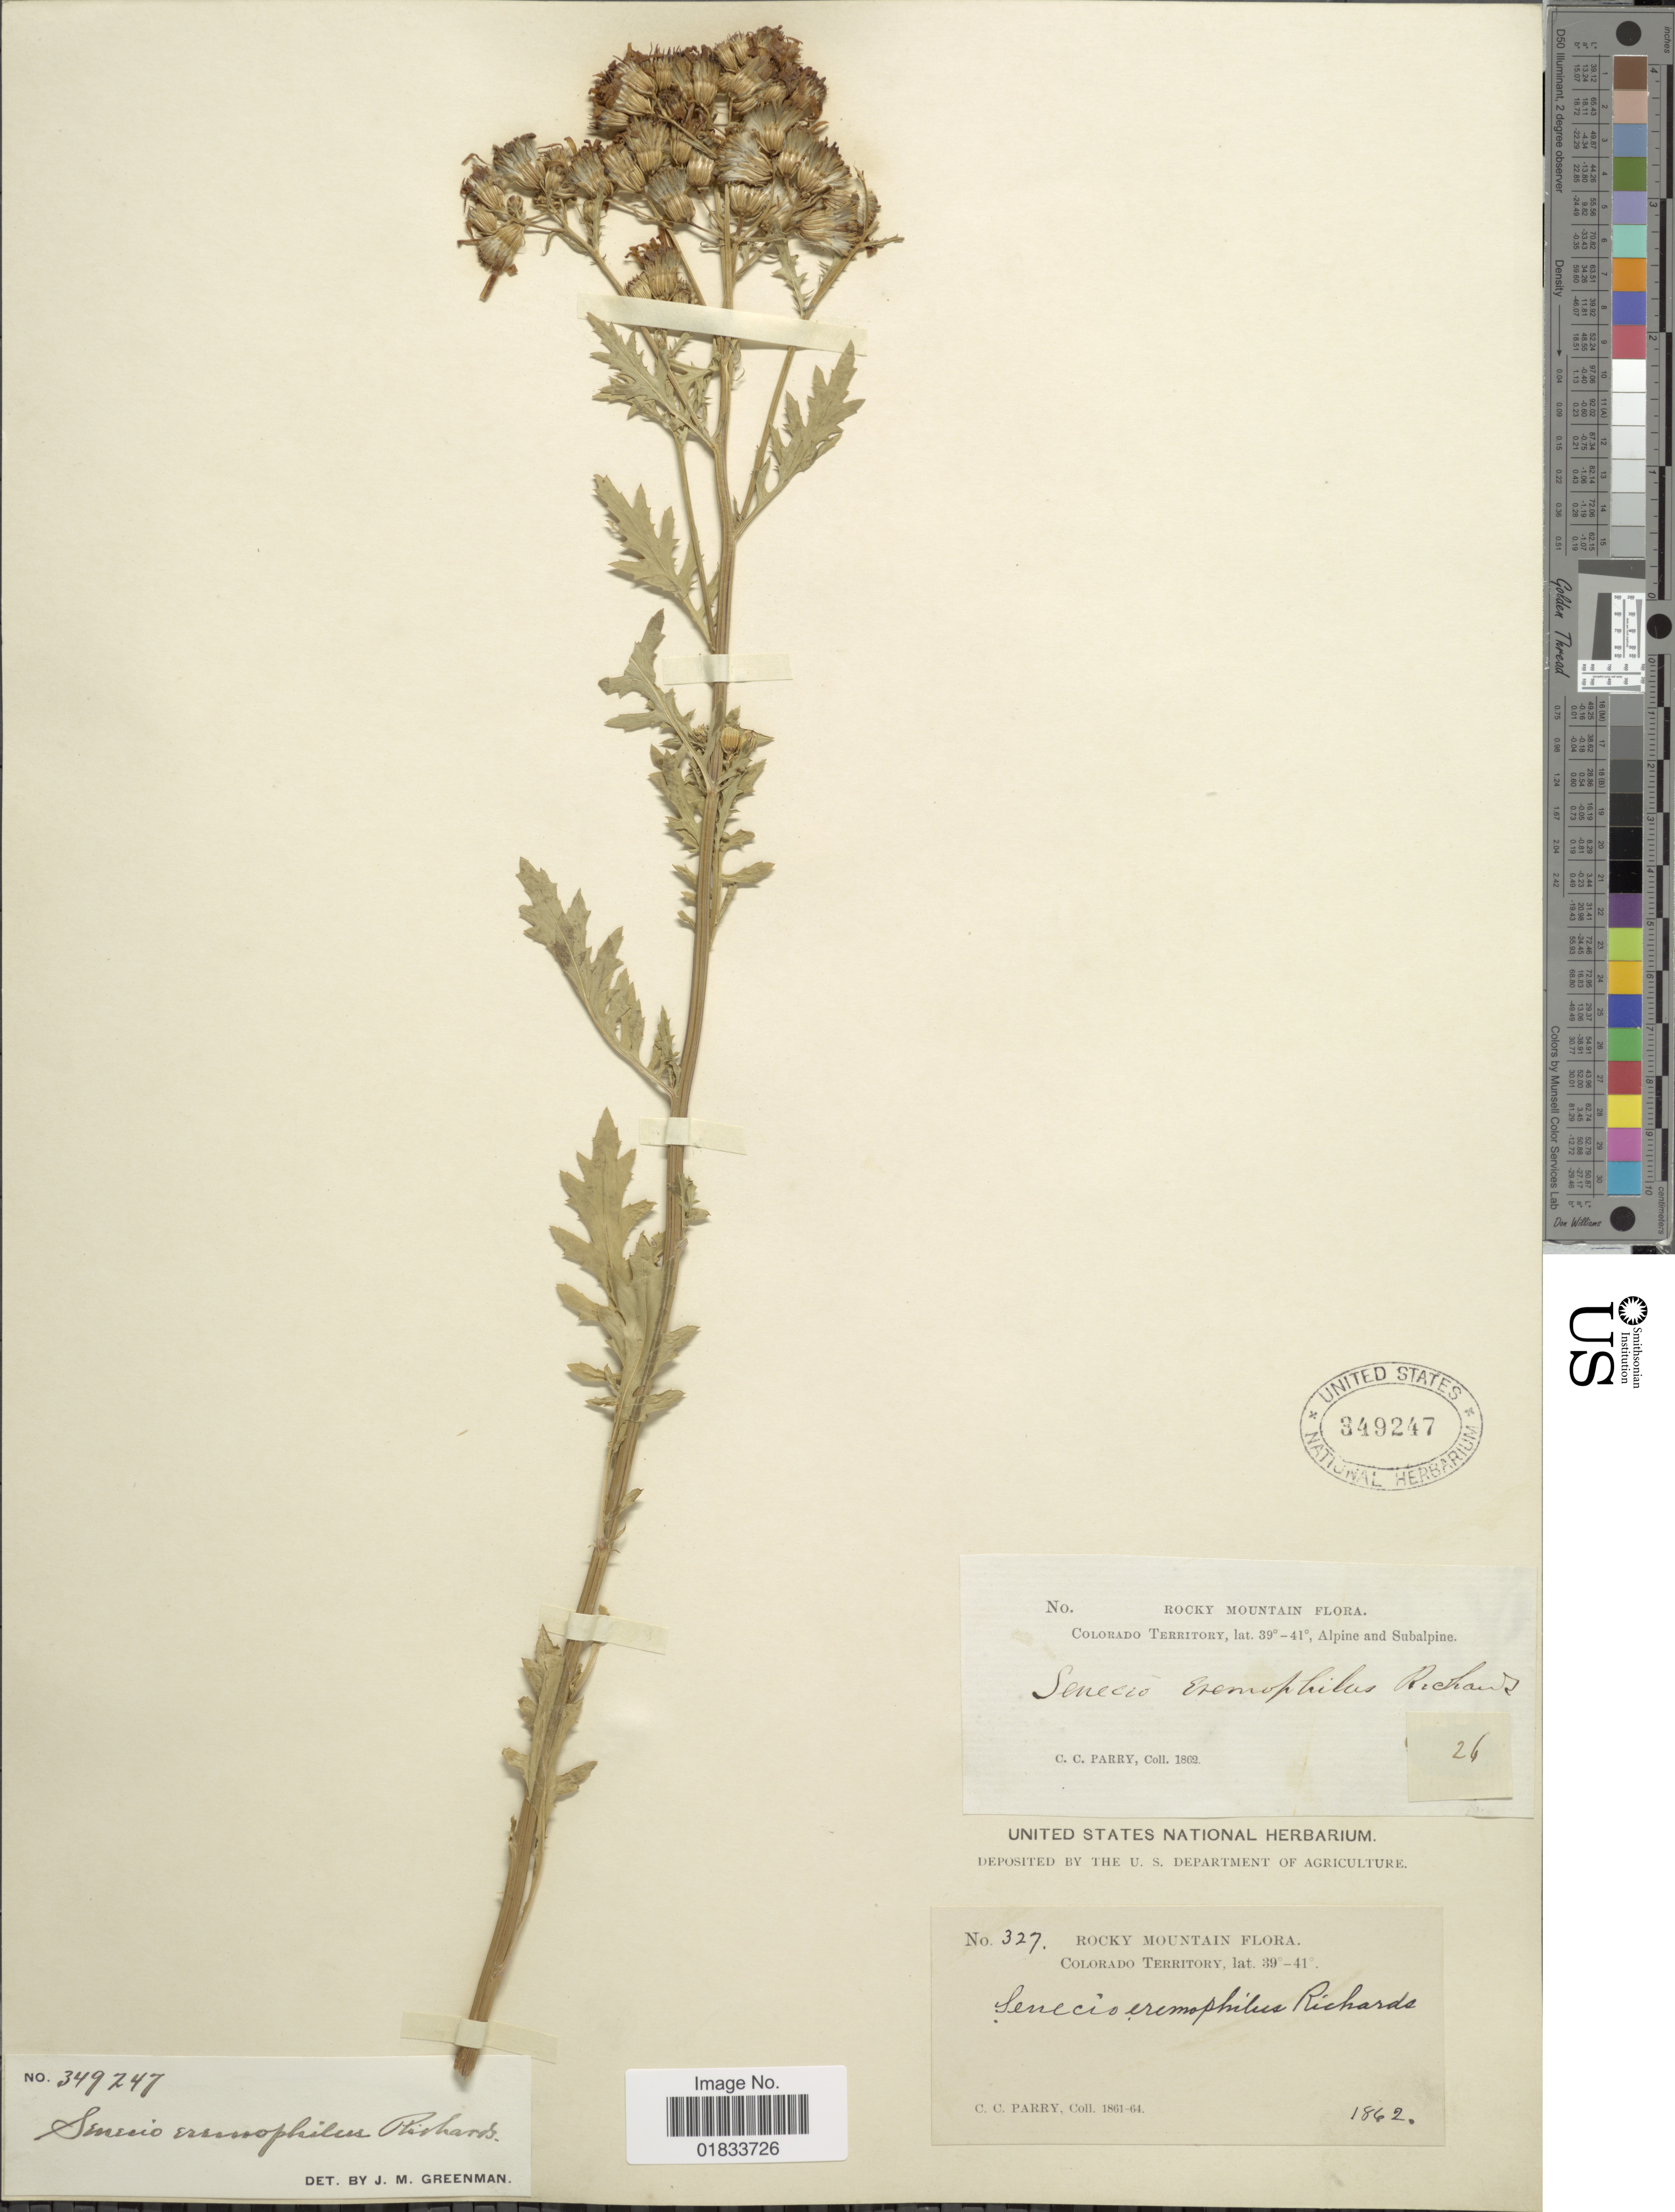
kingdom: Plantae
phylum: Tracheophyta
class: Magnoliopsida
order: Asterales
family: Asteraceae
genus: Senecio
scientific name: Senecio eremophilus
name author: Richardson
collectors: C. C. Parry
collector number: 327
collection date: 1862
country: United States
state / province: Colorado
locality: Rocky Mountain, Colorado Territory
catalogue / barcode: US 349247